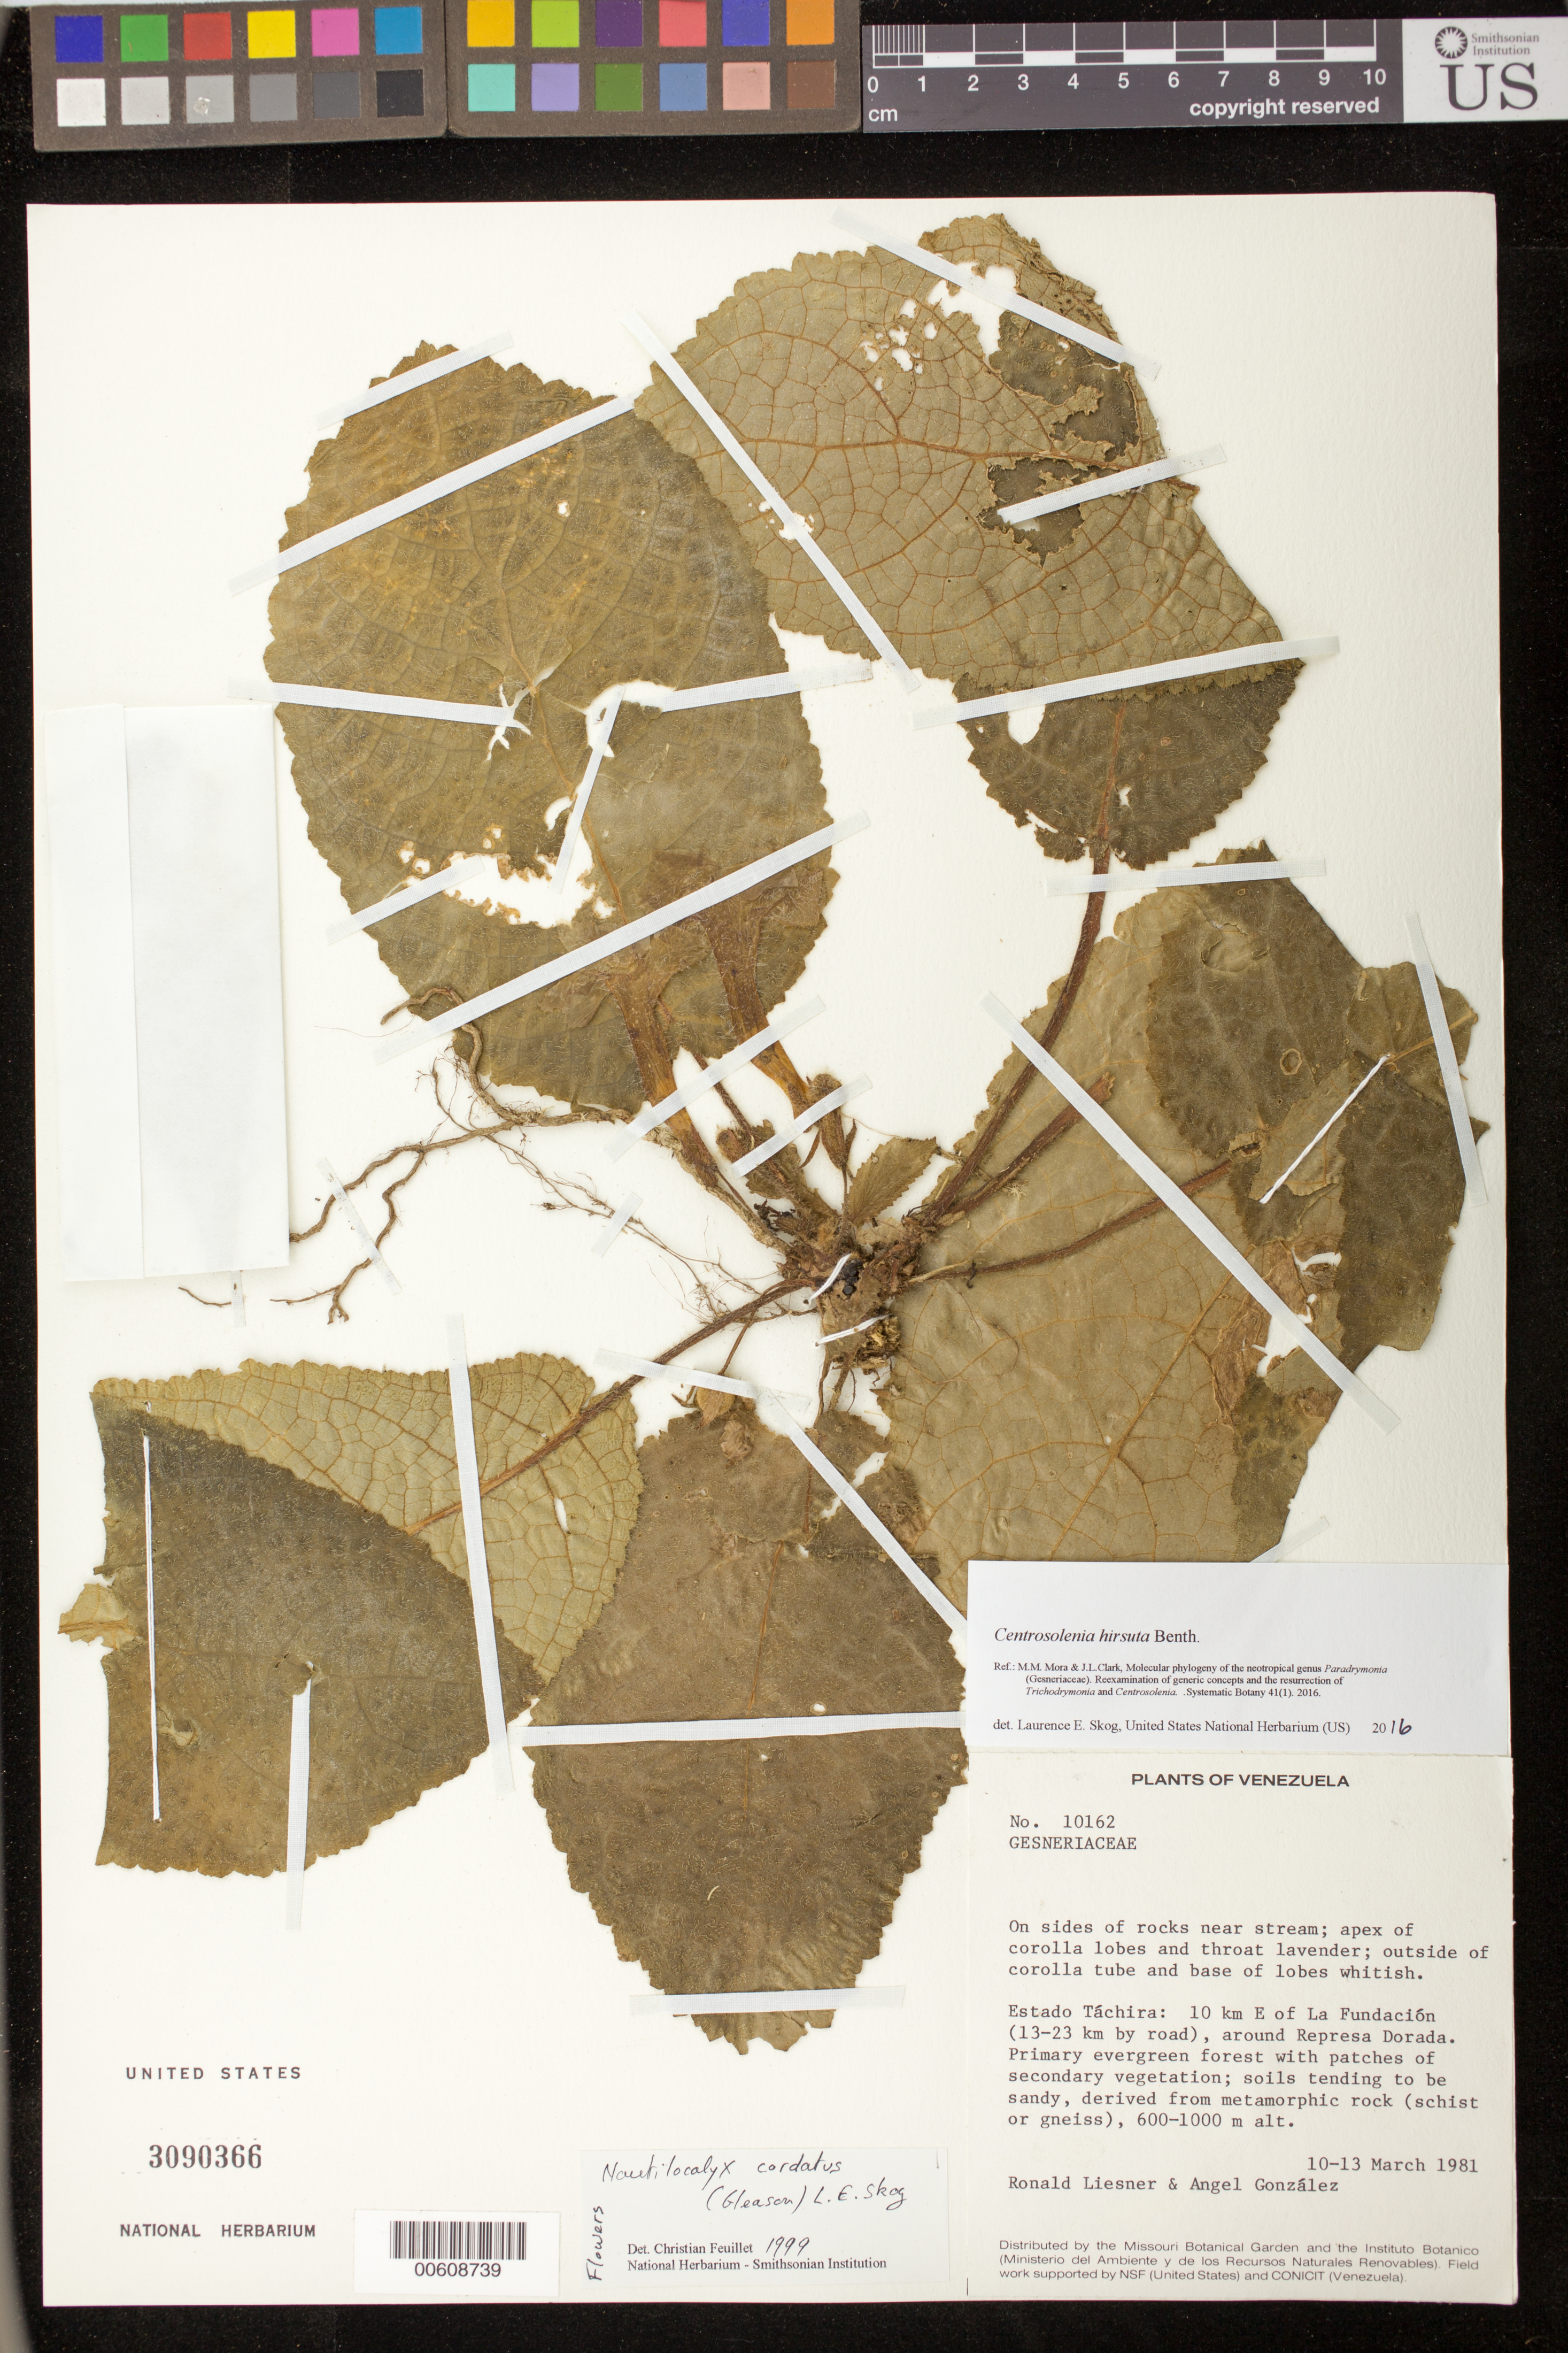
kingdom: Plantae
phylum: Tracheophyta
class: Magnoliopsida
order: Lamiales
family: Gesneriaceae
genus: Centrosolenia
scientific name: Centrosolenia hirsuta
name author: Benth.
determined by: Skog, Laurence E.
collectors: R. L. Liesner & A. C. González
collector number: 10162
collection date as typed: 10-13 Mar 1981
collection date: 1981-03-10/1981-03-13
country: Venezuela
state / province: Táchira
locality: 10 km E of La Fundación (13-23 km by road), around Represa Dorado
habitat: Primary evergreen forest with patches of secondary vegetation; soils tending to be sandy, derived from metamorphic rock (schist or gneiss); on osides of rocks near stream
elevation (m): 600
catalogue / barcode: US 3090366